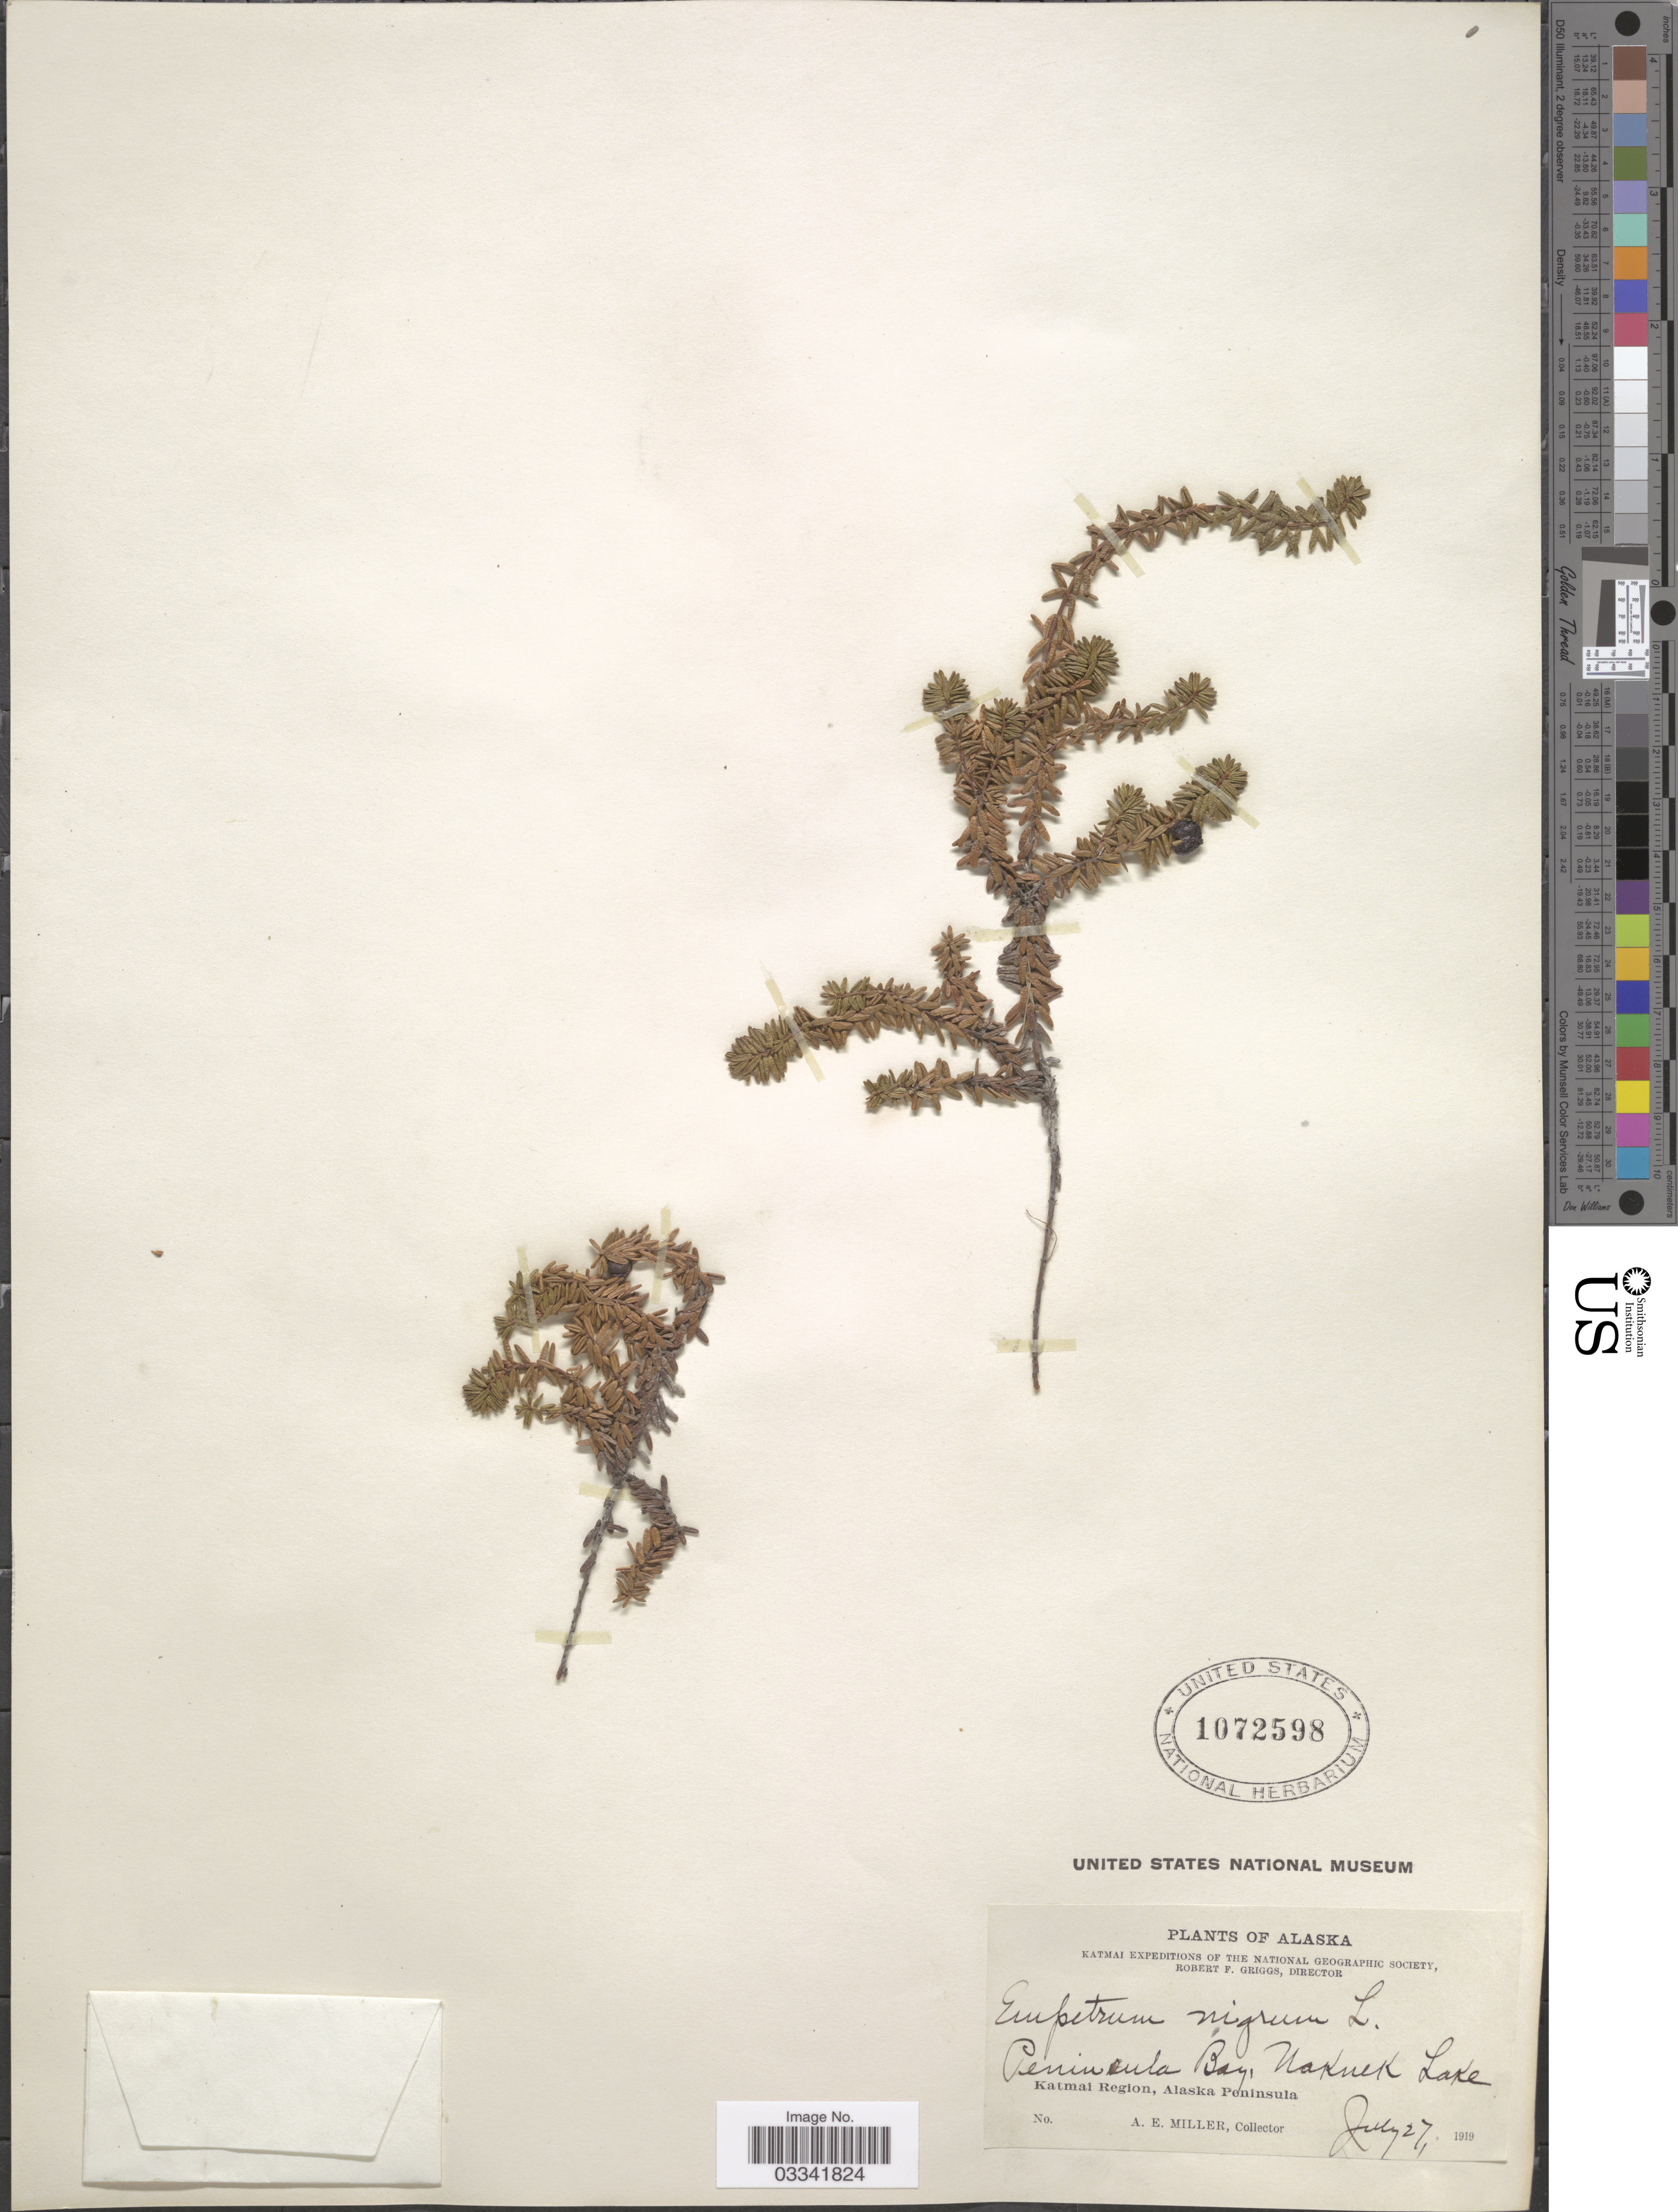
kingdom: Plantae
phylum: Tracheophyta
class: Magnoliopsida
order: Ericales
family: Ericaceae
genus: Empetrum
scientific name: Empetrum nigrum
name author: L.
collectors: A. E. Miller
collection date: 1919-07-27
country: United States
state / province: Alaska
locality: Peninsula Bay, Naknek Lake. Katmai Region, Alaska Peninsula.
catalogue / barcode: US 1072598